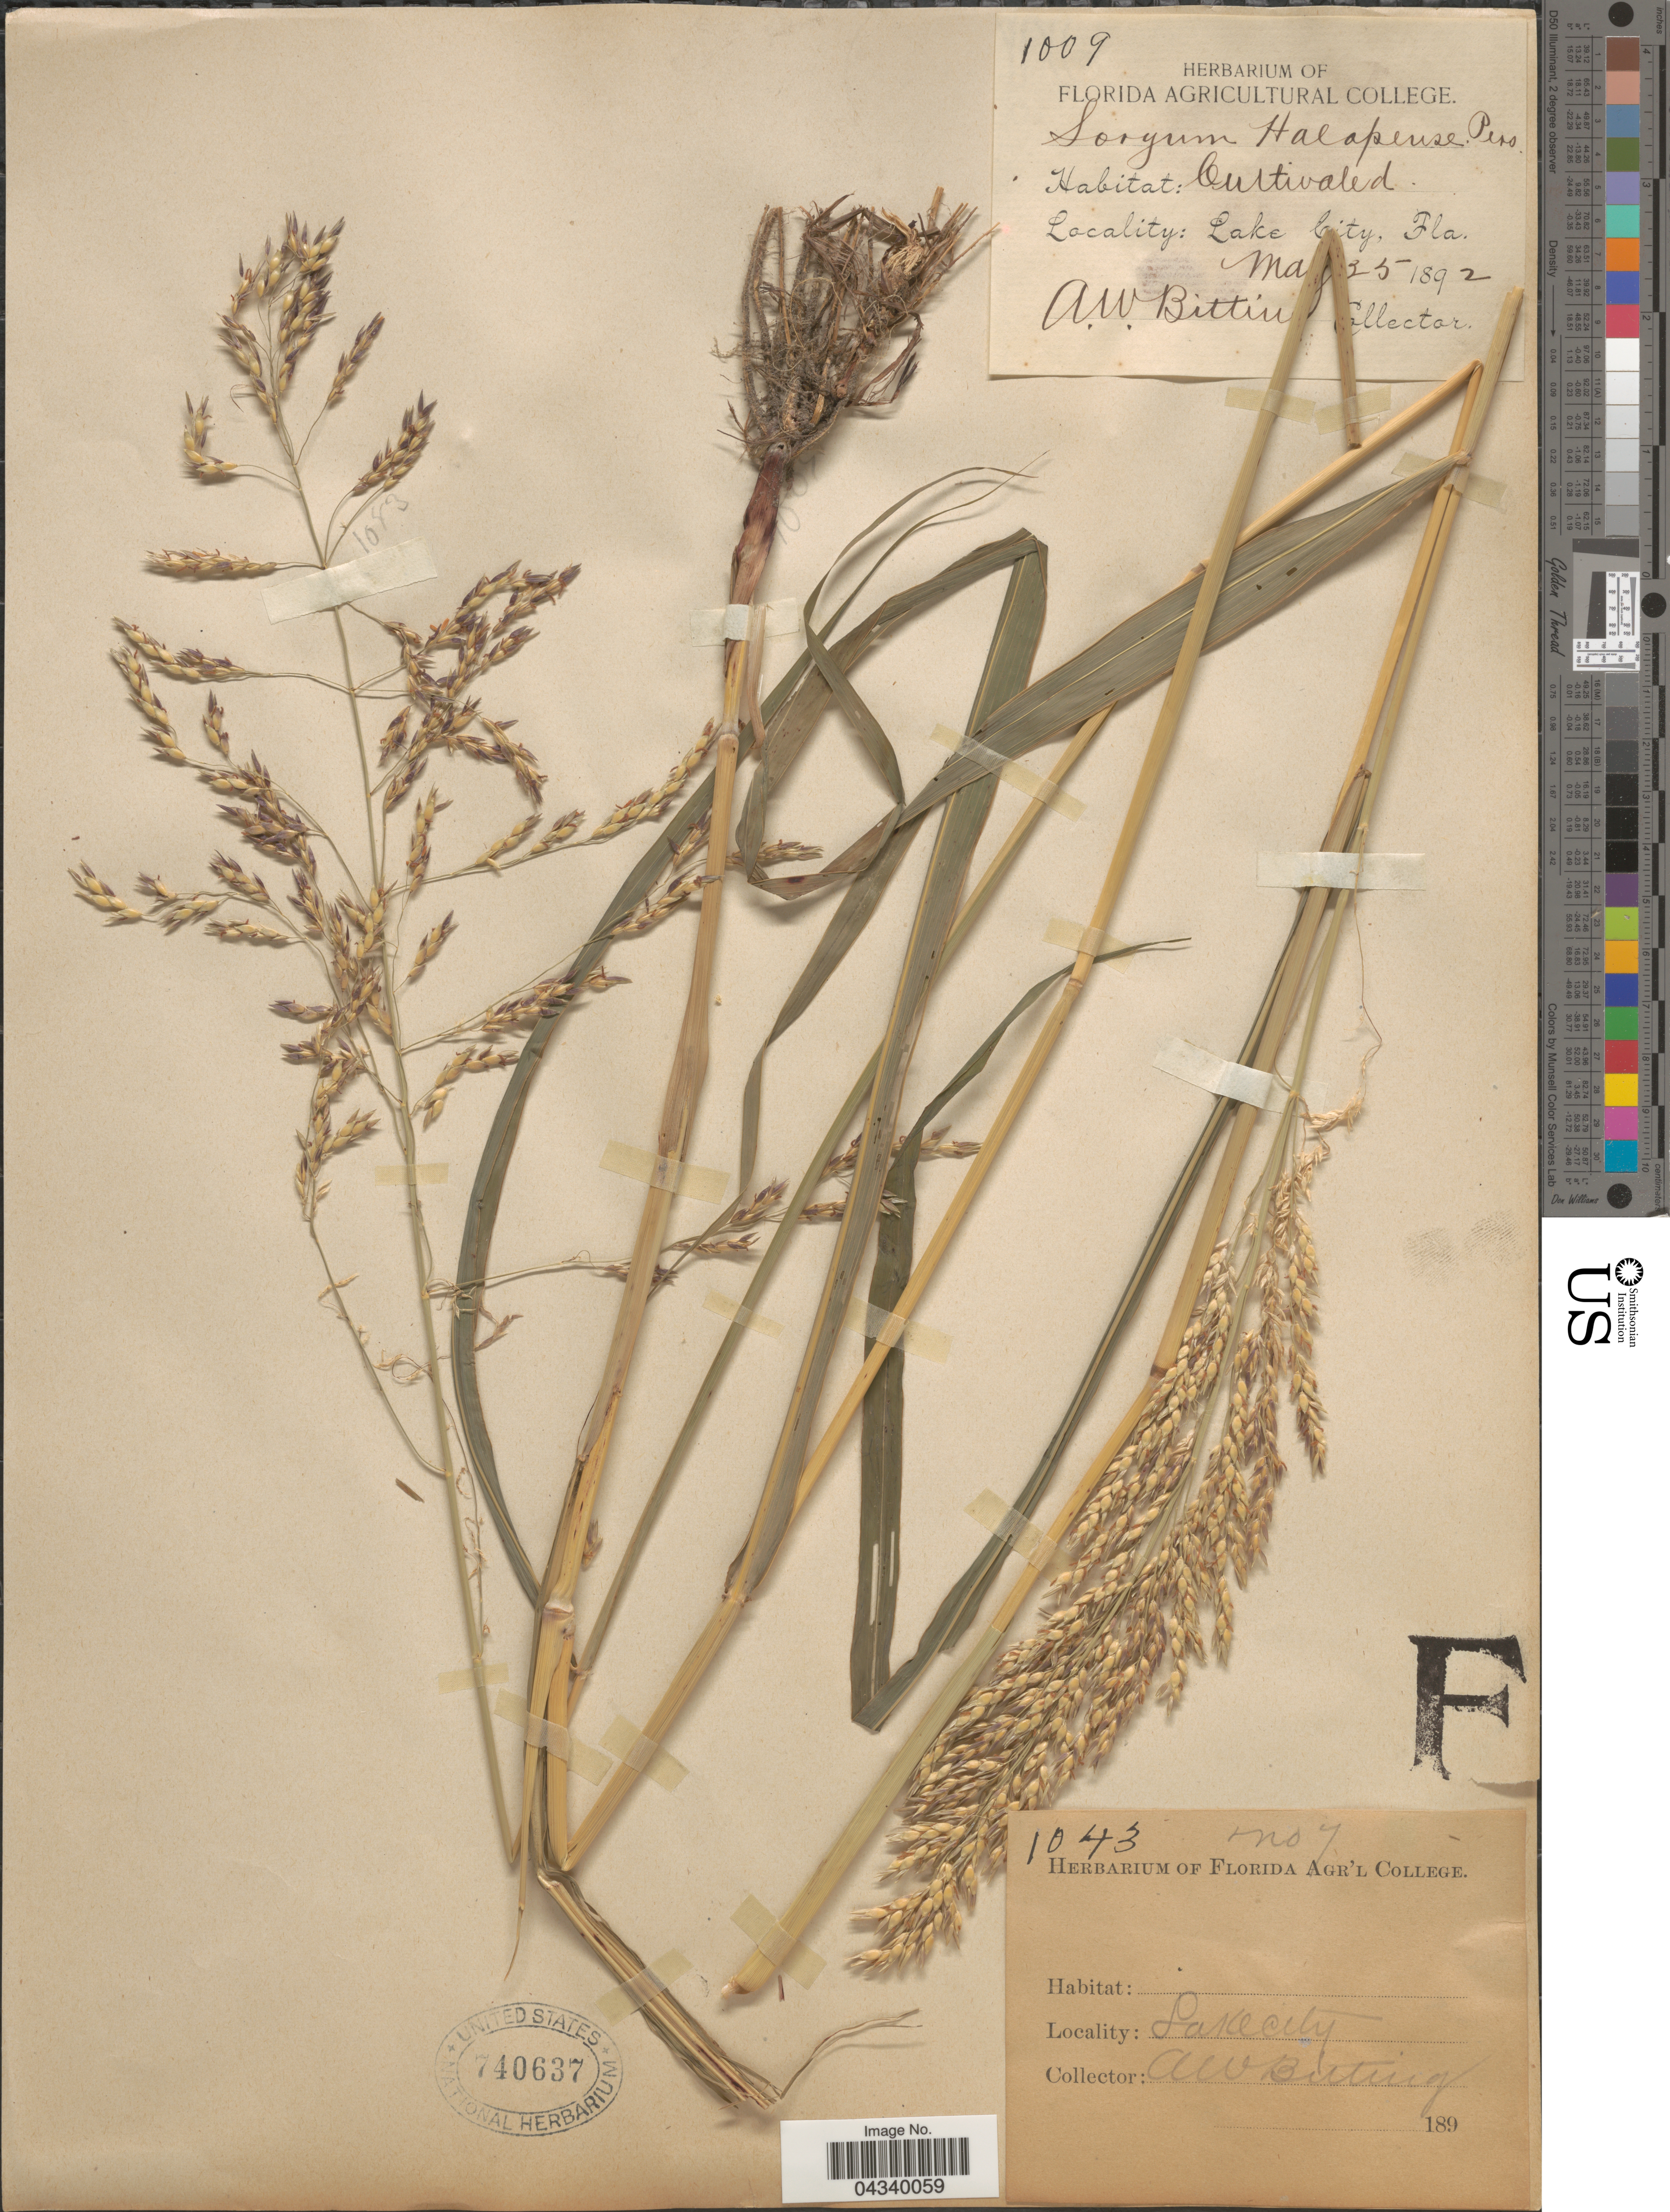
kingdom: Plantae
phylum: Tracheophyta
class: Liliopsida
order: Poales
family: Poaceae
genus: Sorghum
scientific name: Sorghum halepense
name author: (L.) Pers.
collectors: A. Bitting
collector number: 1043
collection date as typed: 189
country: United States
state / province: Florida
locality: Lake City.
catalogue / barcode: US 740637-2